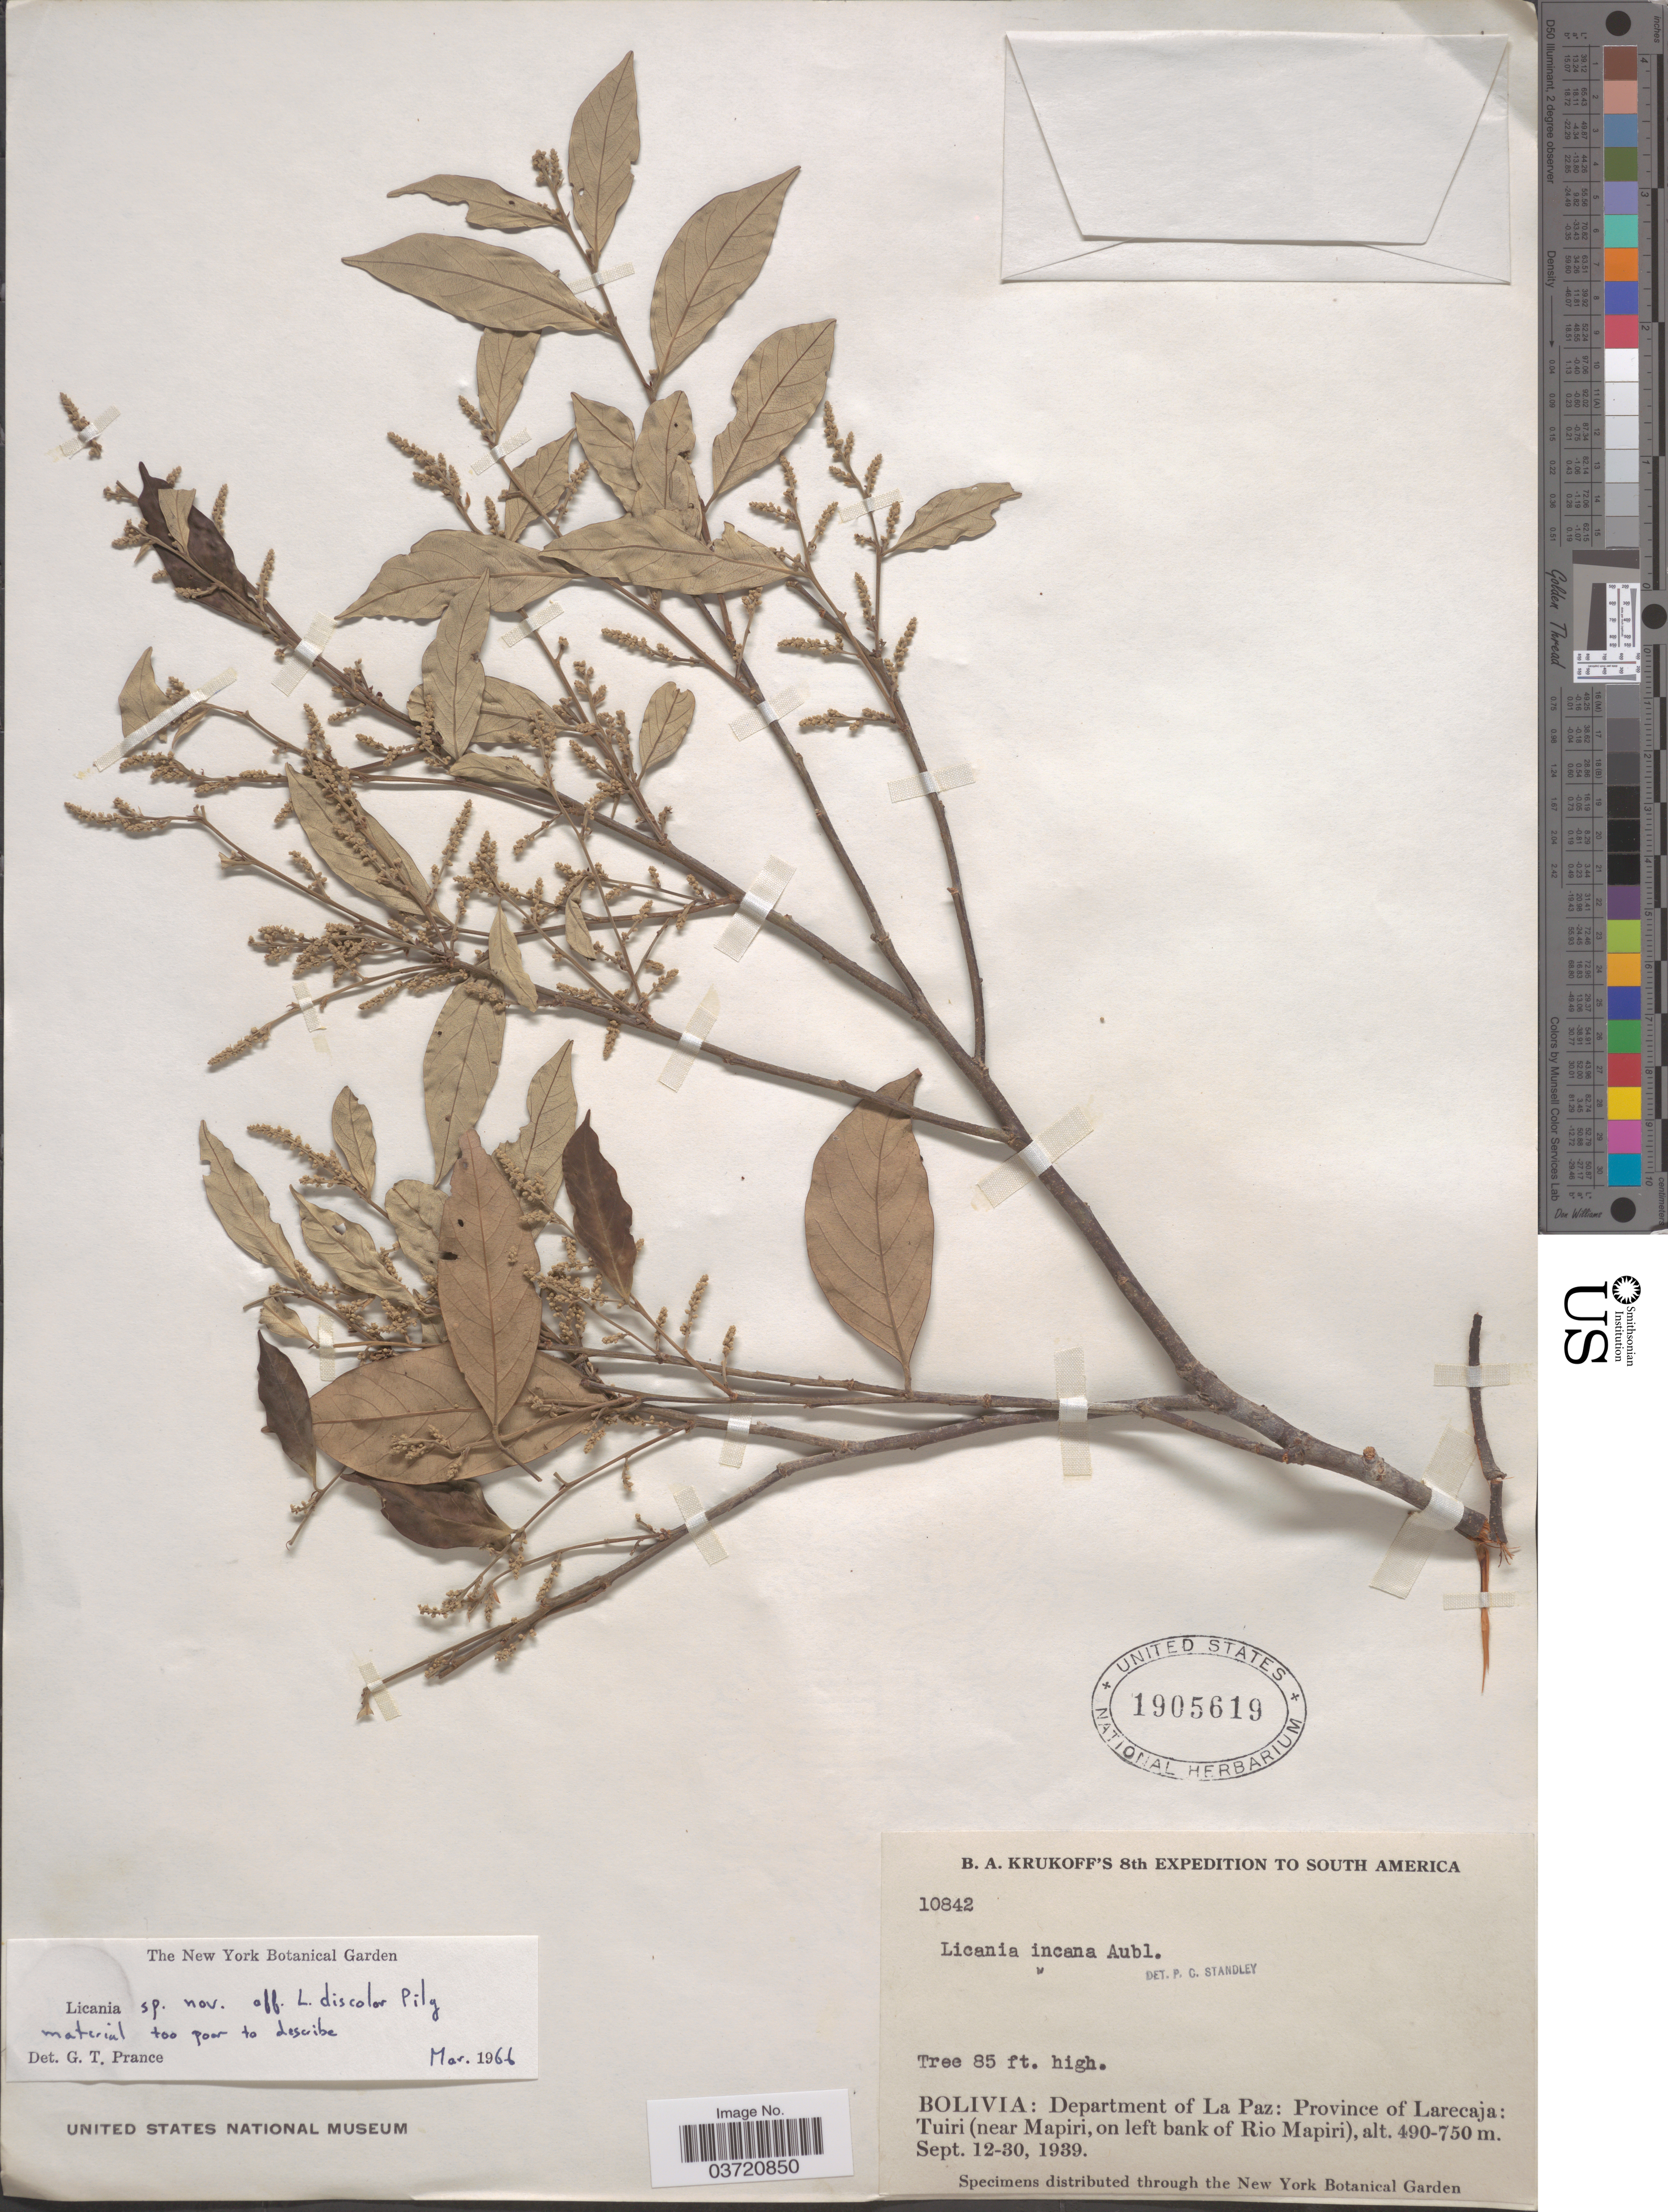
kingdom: Plantae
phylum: Tracheophyta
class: Magnoliopsida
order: Malpighiales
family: Chrysobalanaceae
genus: Licania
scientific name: Licania sp.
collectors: B. A. Krukoff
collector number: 10842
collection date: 1939-09-12/1939-09-30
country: Bolivia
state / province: La Paz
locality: Department of La Paz: Province of Larecaja: Tuiri (near Mapiri, on left bank of Rio Mapiri).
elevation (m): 490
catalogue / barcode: US 1905619